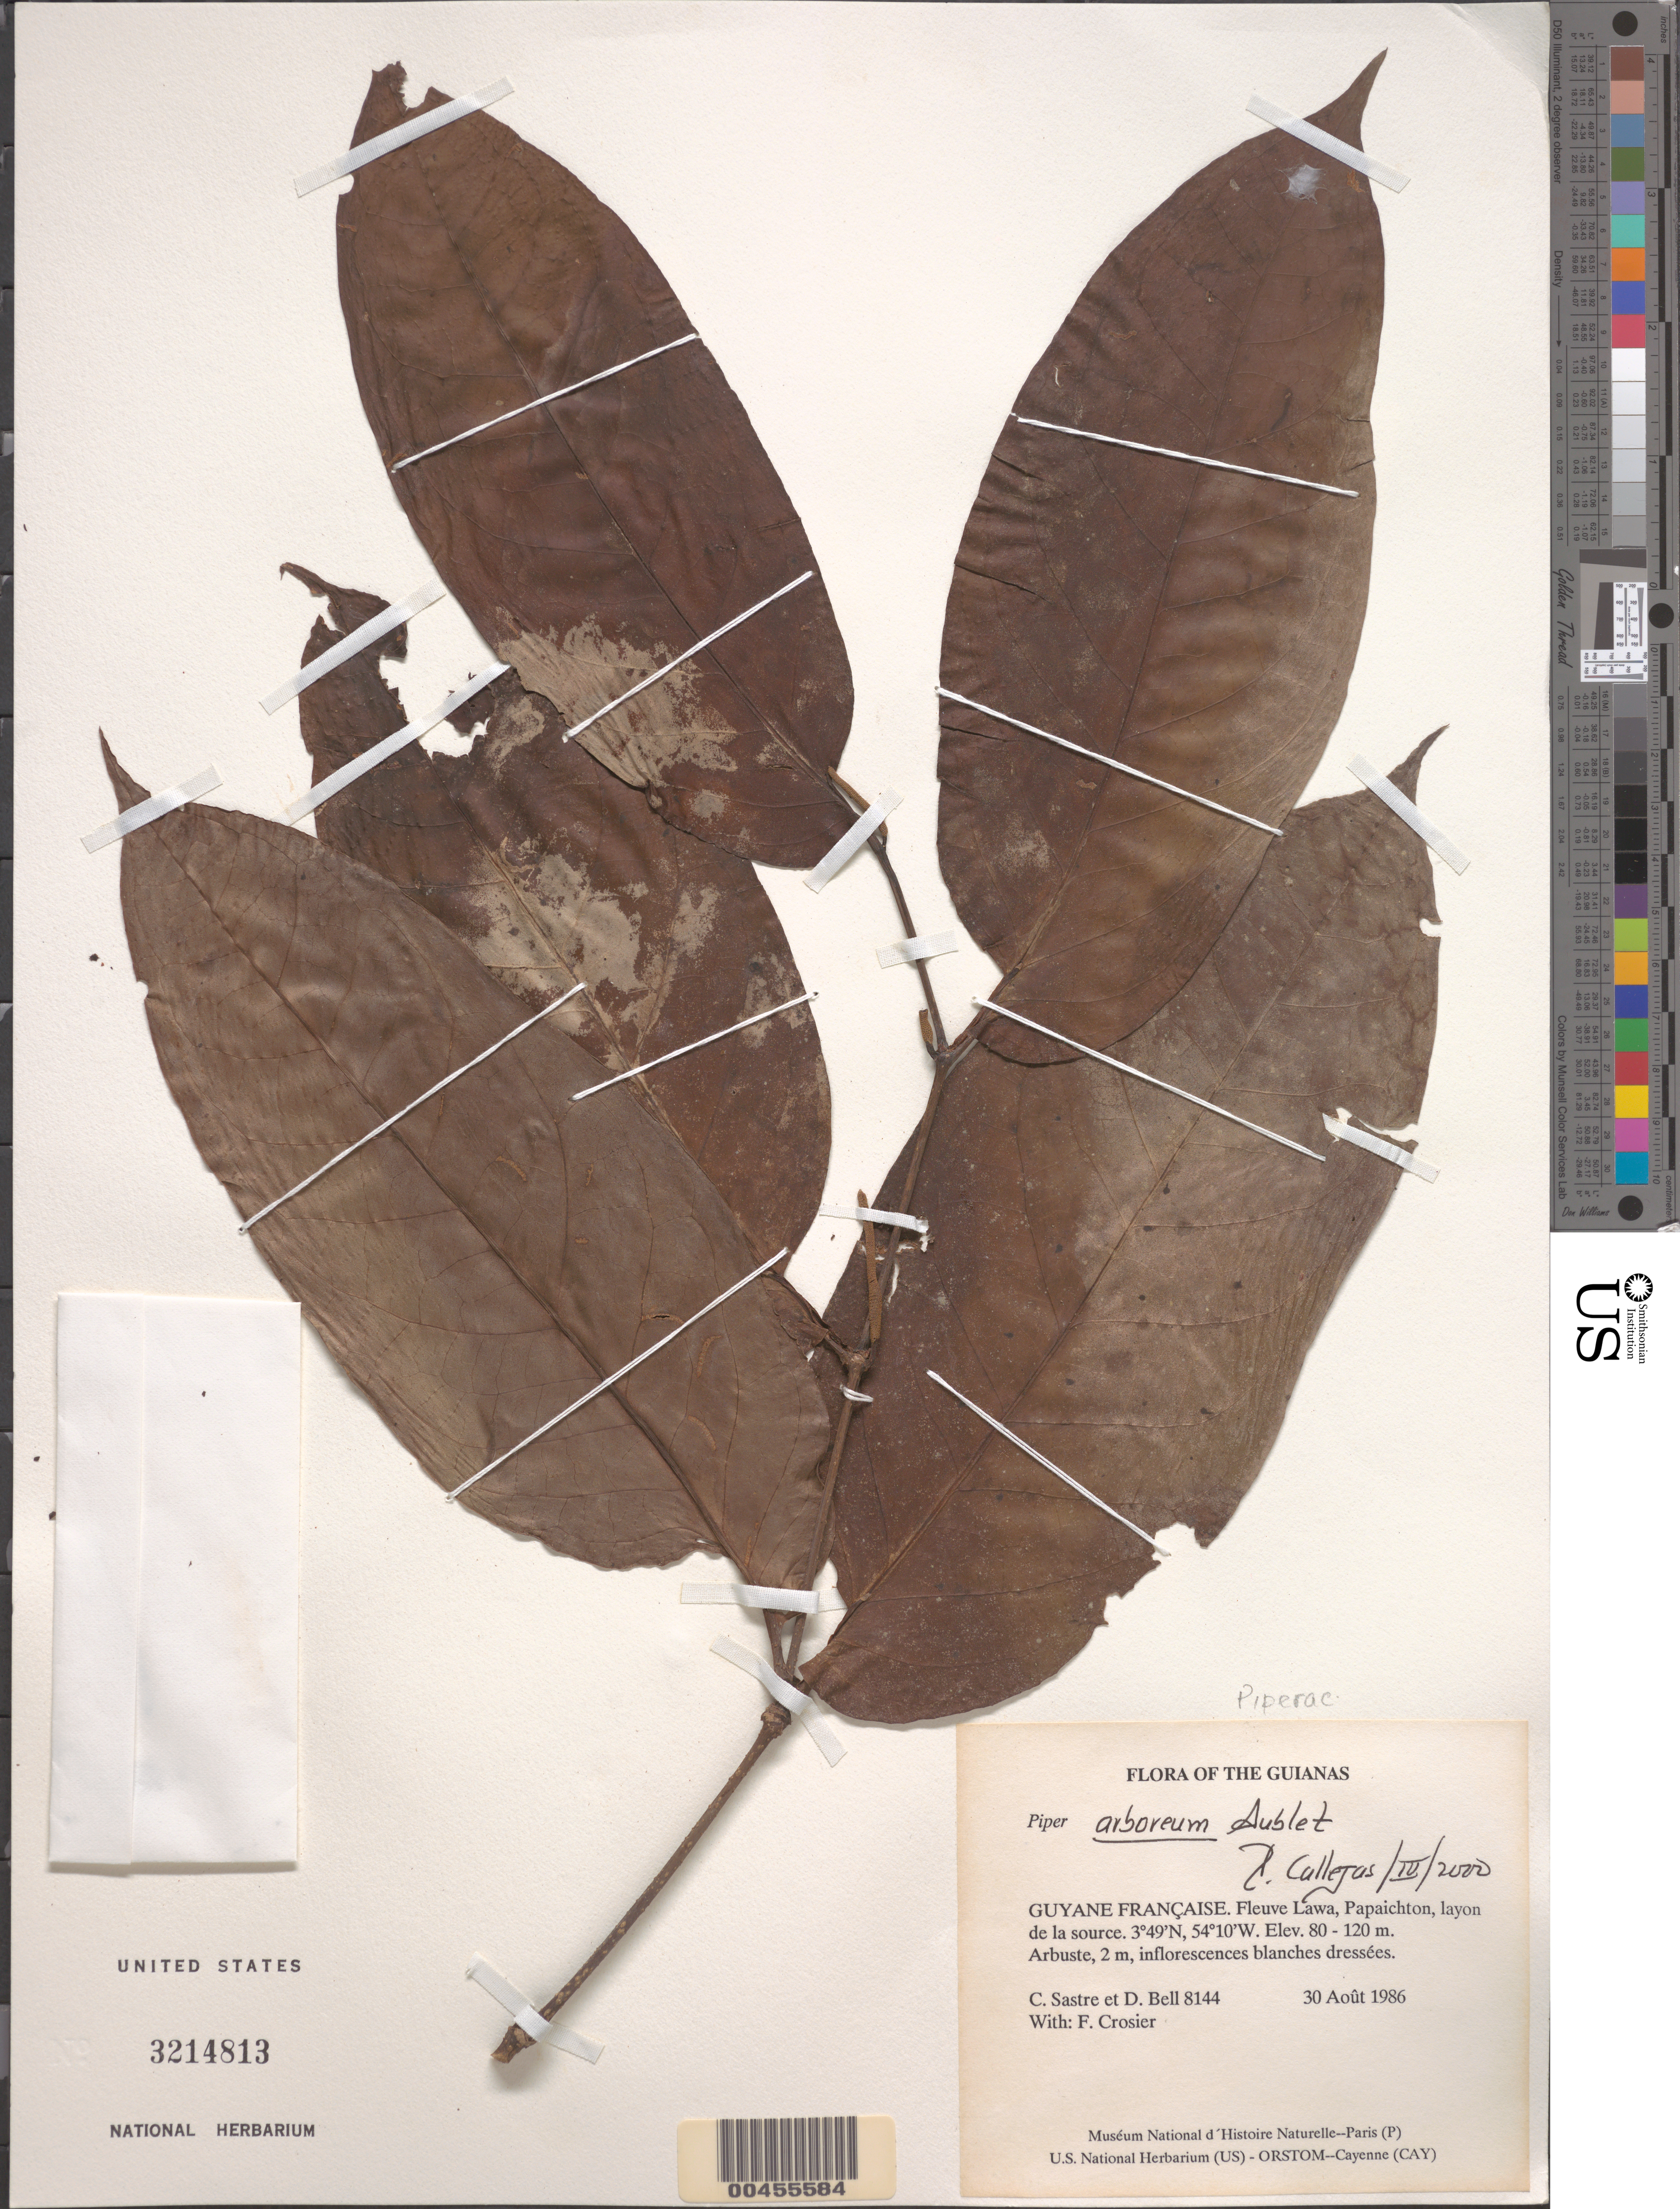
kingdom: Plantae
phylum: Tracheophyta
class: Magnoliopsida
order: Piperales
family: Piperaceae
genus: Piper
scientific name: Piper arboreum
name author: Aubl.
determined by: Callejas, Ricardo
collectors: C. H. L. Sastre, D. A. Bell & F. Crozier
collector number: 8144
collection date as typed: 30 August 1986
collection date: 1986-08-30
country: French Guiana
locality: Fleuve Lawa, Papaichton, layon de la source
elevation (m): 80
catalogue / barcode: US 3214813